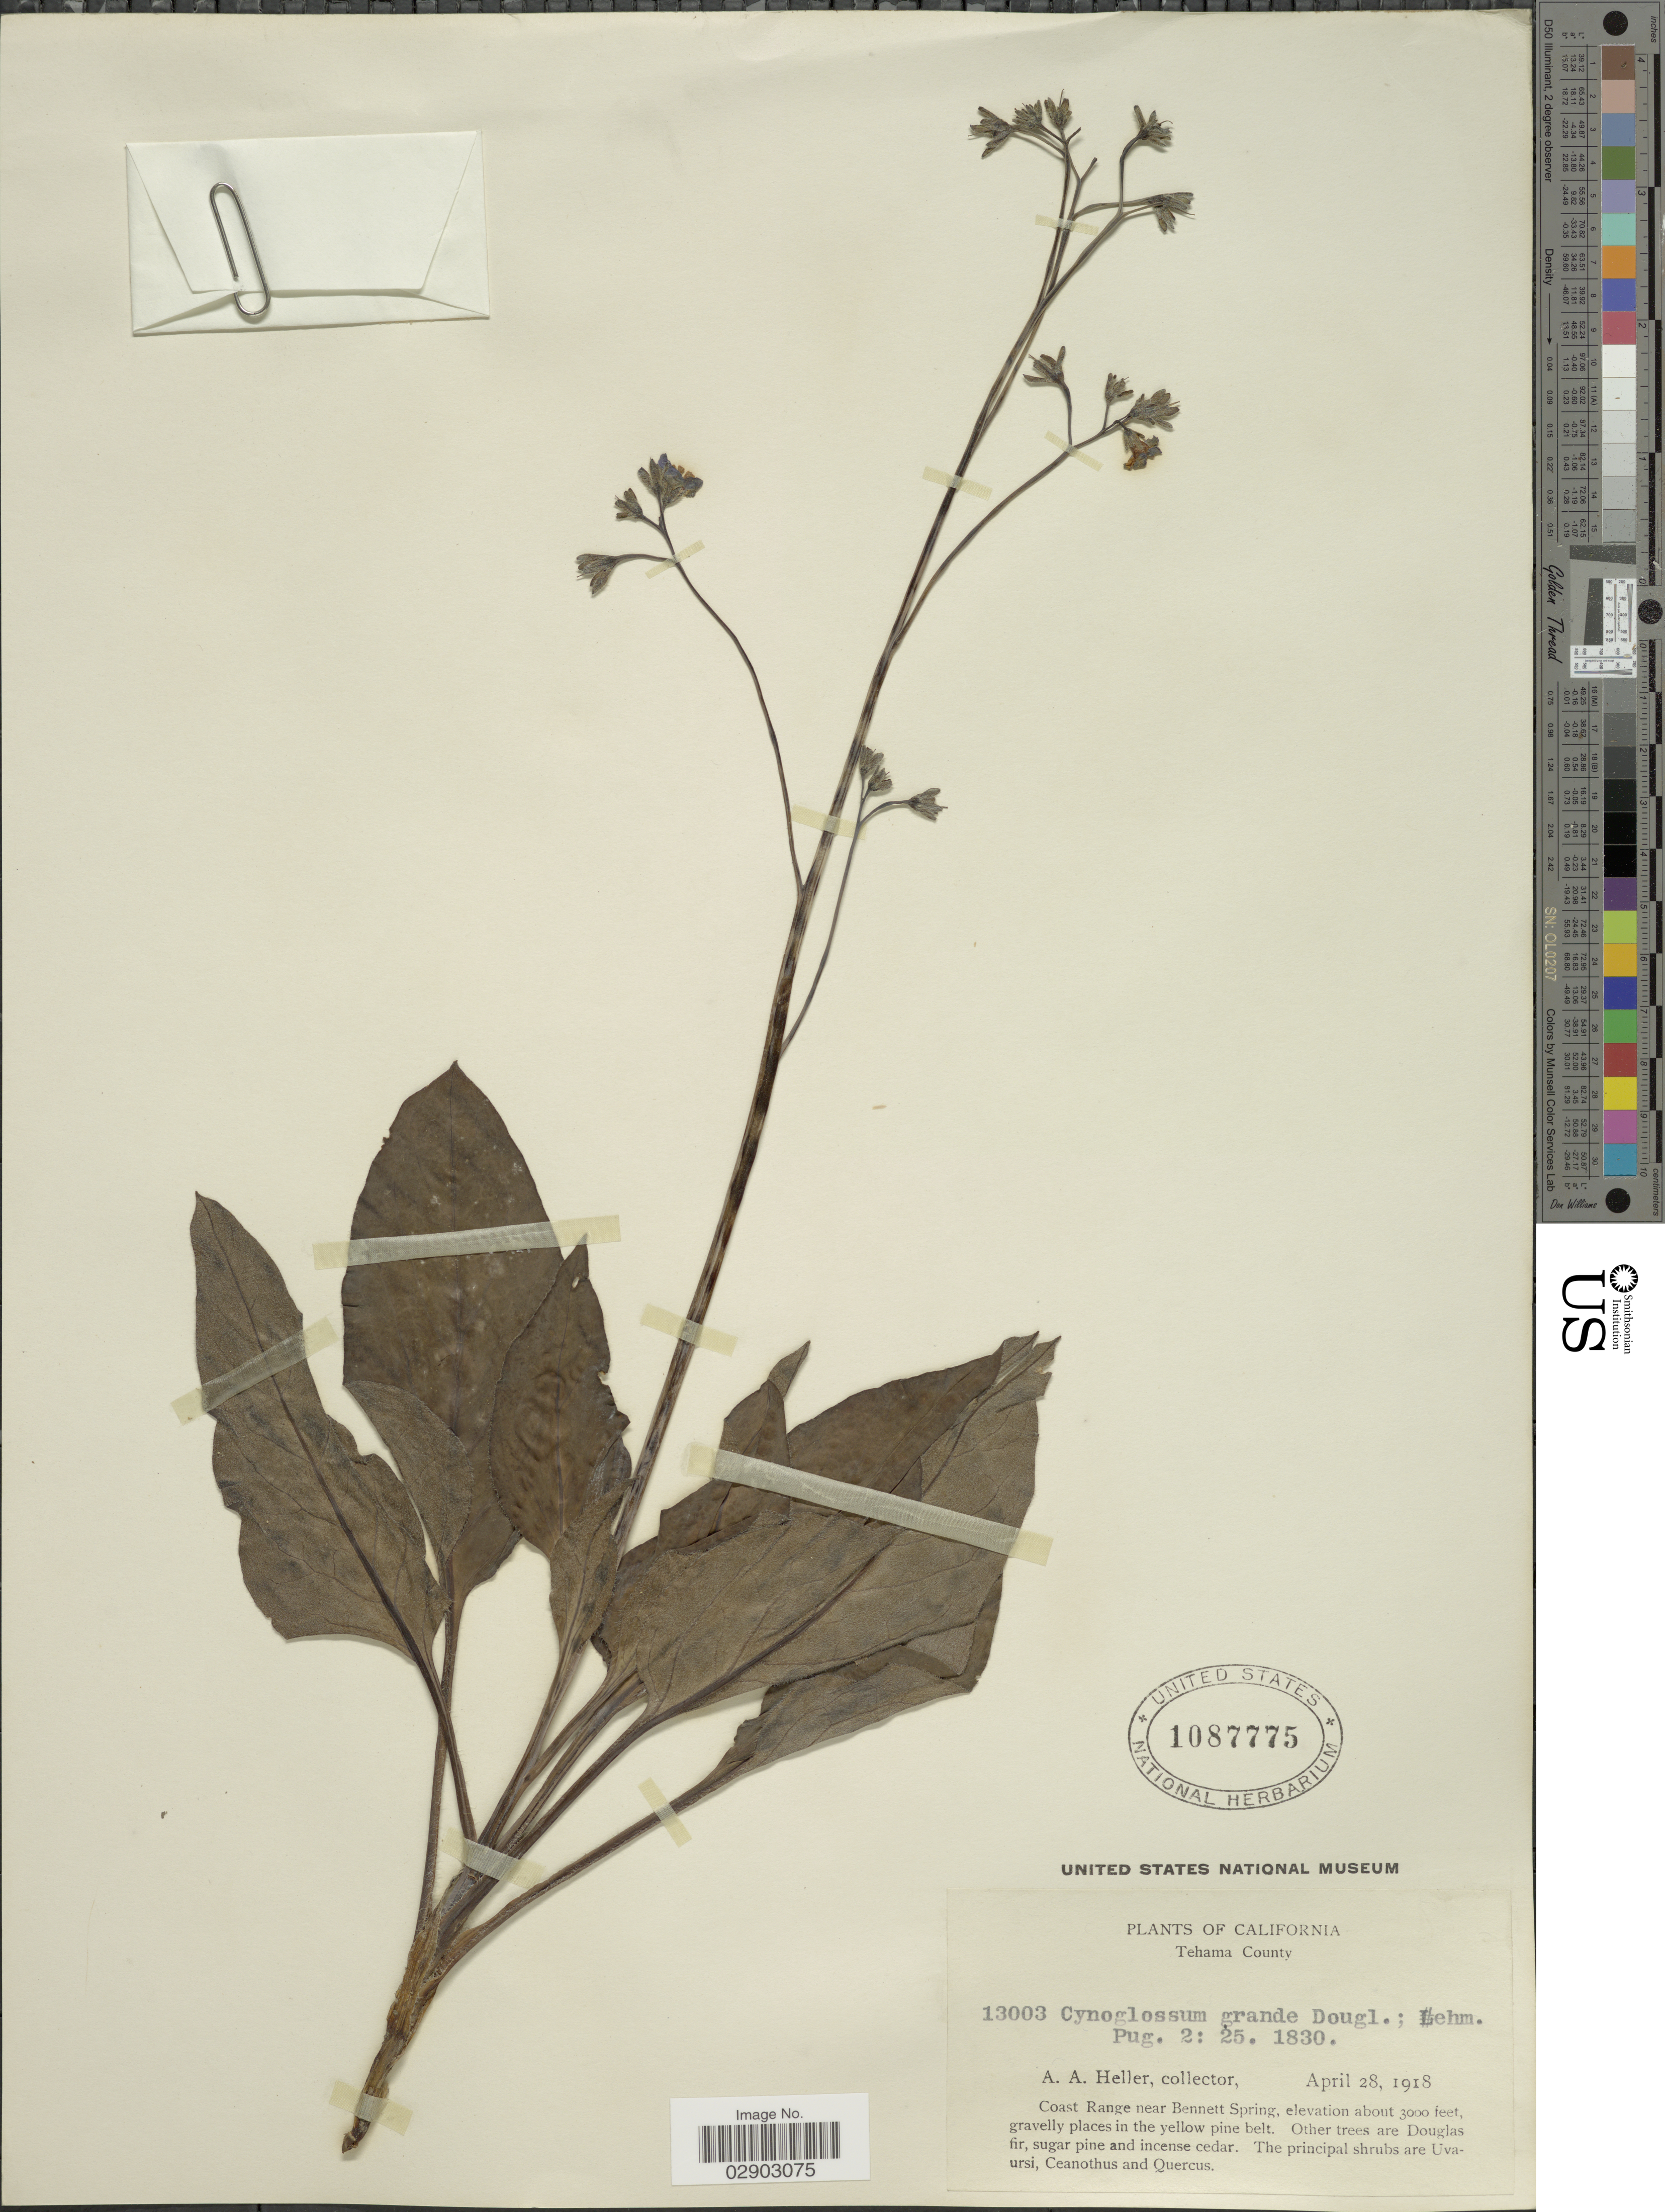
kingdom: Plantae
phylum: Tracheophyta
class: Magnoliopsida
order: Boraginales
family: Boraginaceae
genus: Cynoglossum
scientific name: Cynoglossum grande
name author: Douglas ex Lehm.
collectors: A. A. Heller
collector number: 13003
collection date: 1918-04-28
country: United States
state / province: California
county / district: Tehama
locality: Tehama County. Coast Range near Bennett Spring.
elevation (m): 914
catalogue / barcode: US 1087775